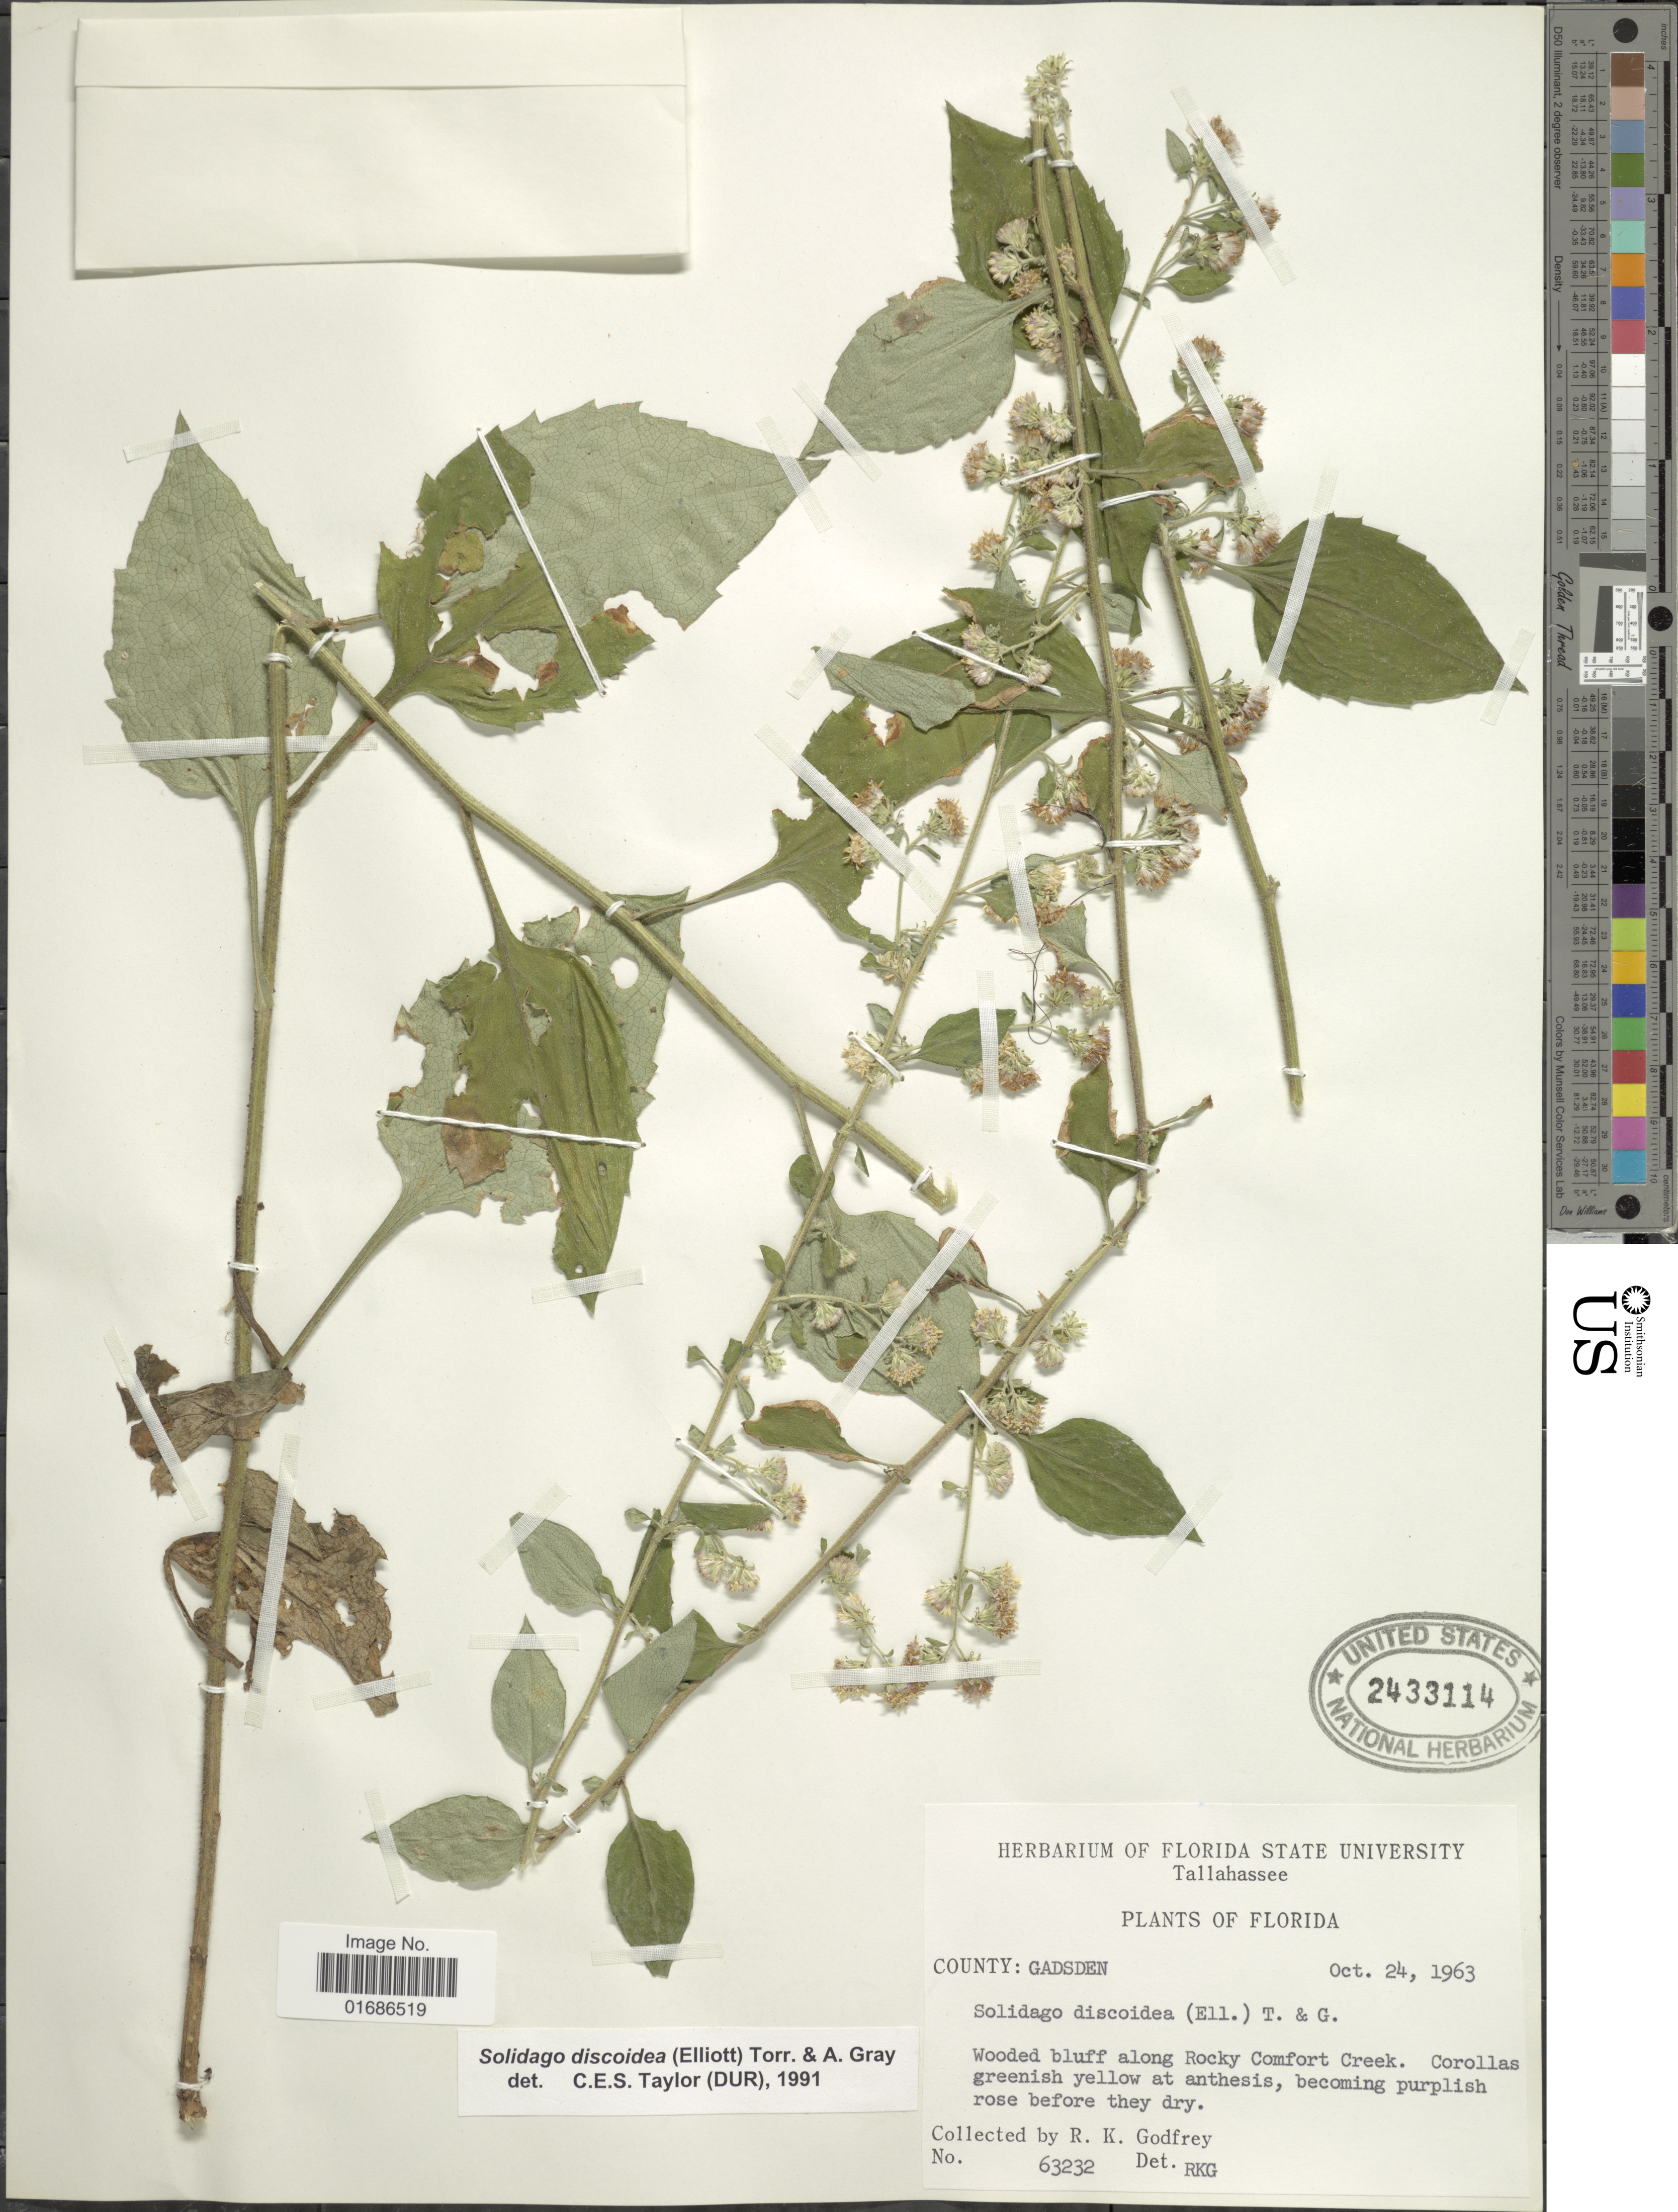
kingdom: Plantae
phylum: Tracheophyta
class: Magnoliopsida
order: Asterales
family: Asteraceae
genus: Solidago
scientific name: Solidago discoidea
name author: (Elliott) Torr. & A. Gray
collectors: R. K. Godfrey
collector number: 63232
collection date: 1963-10-24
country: United States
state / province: Florida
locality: County: Gadsen, Wooded bluff along Rocky Comfort Creek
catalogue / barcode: US 2433114